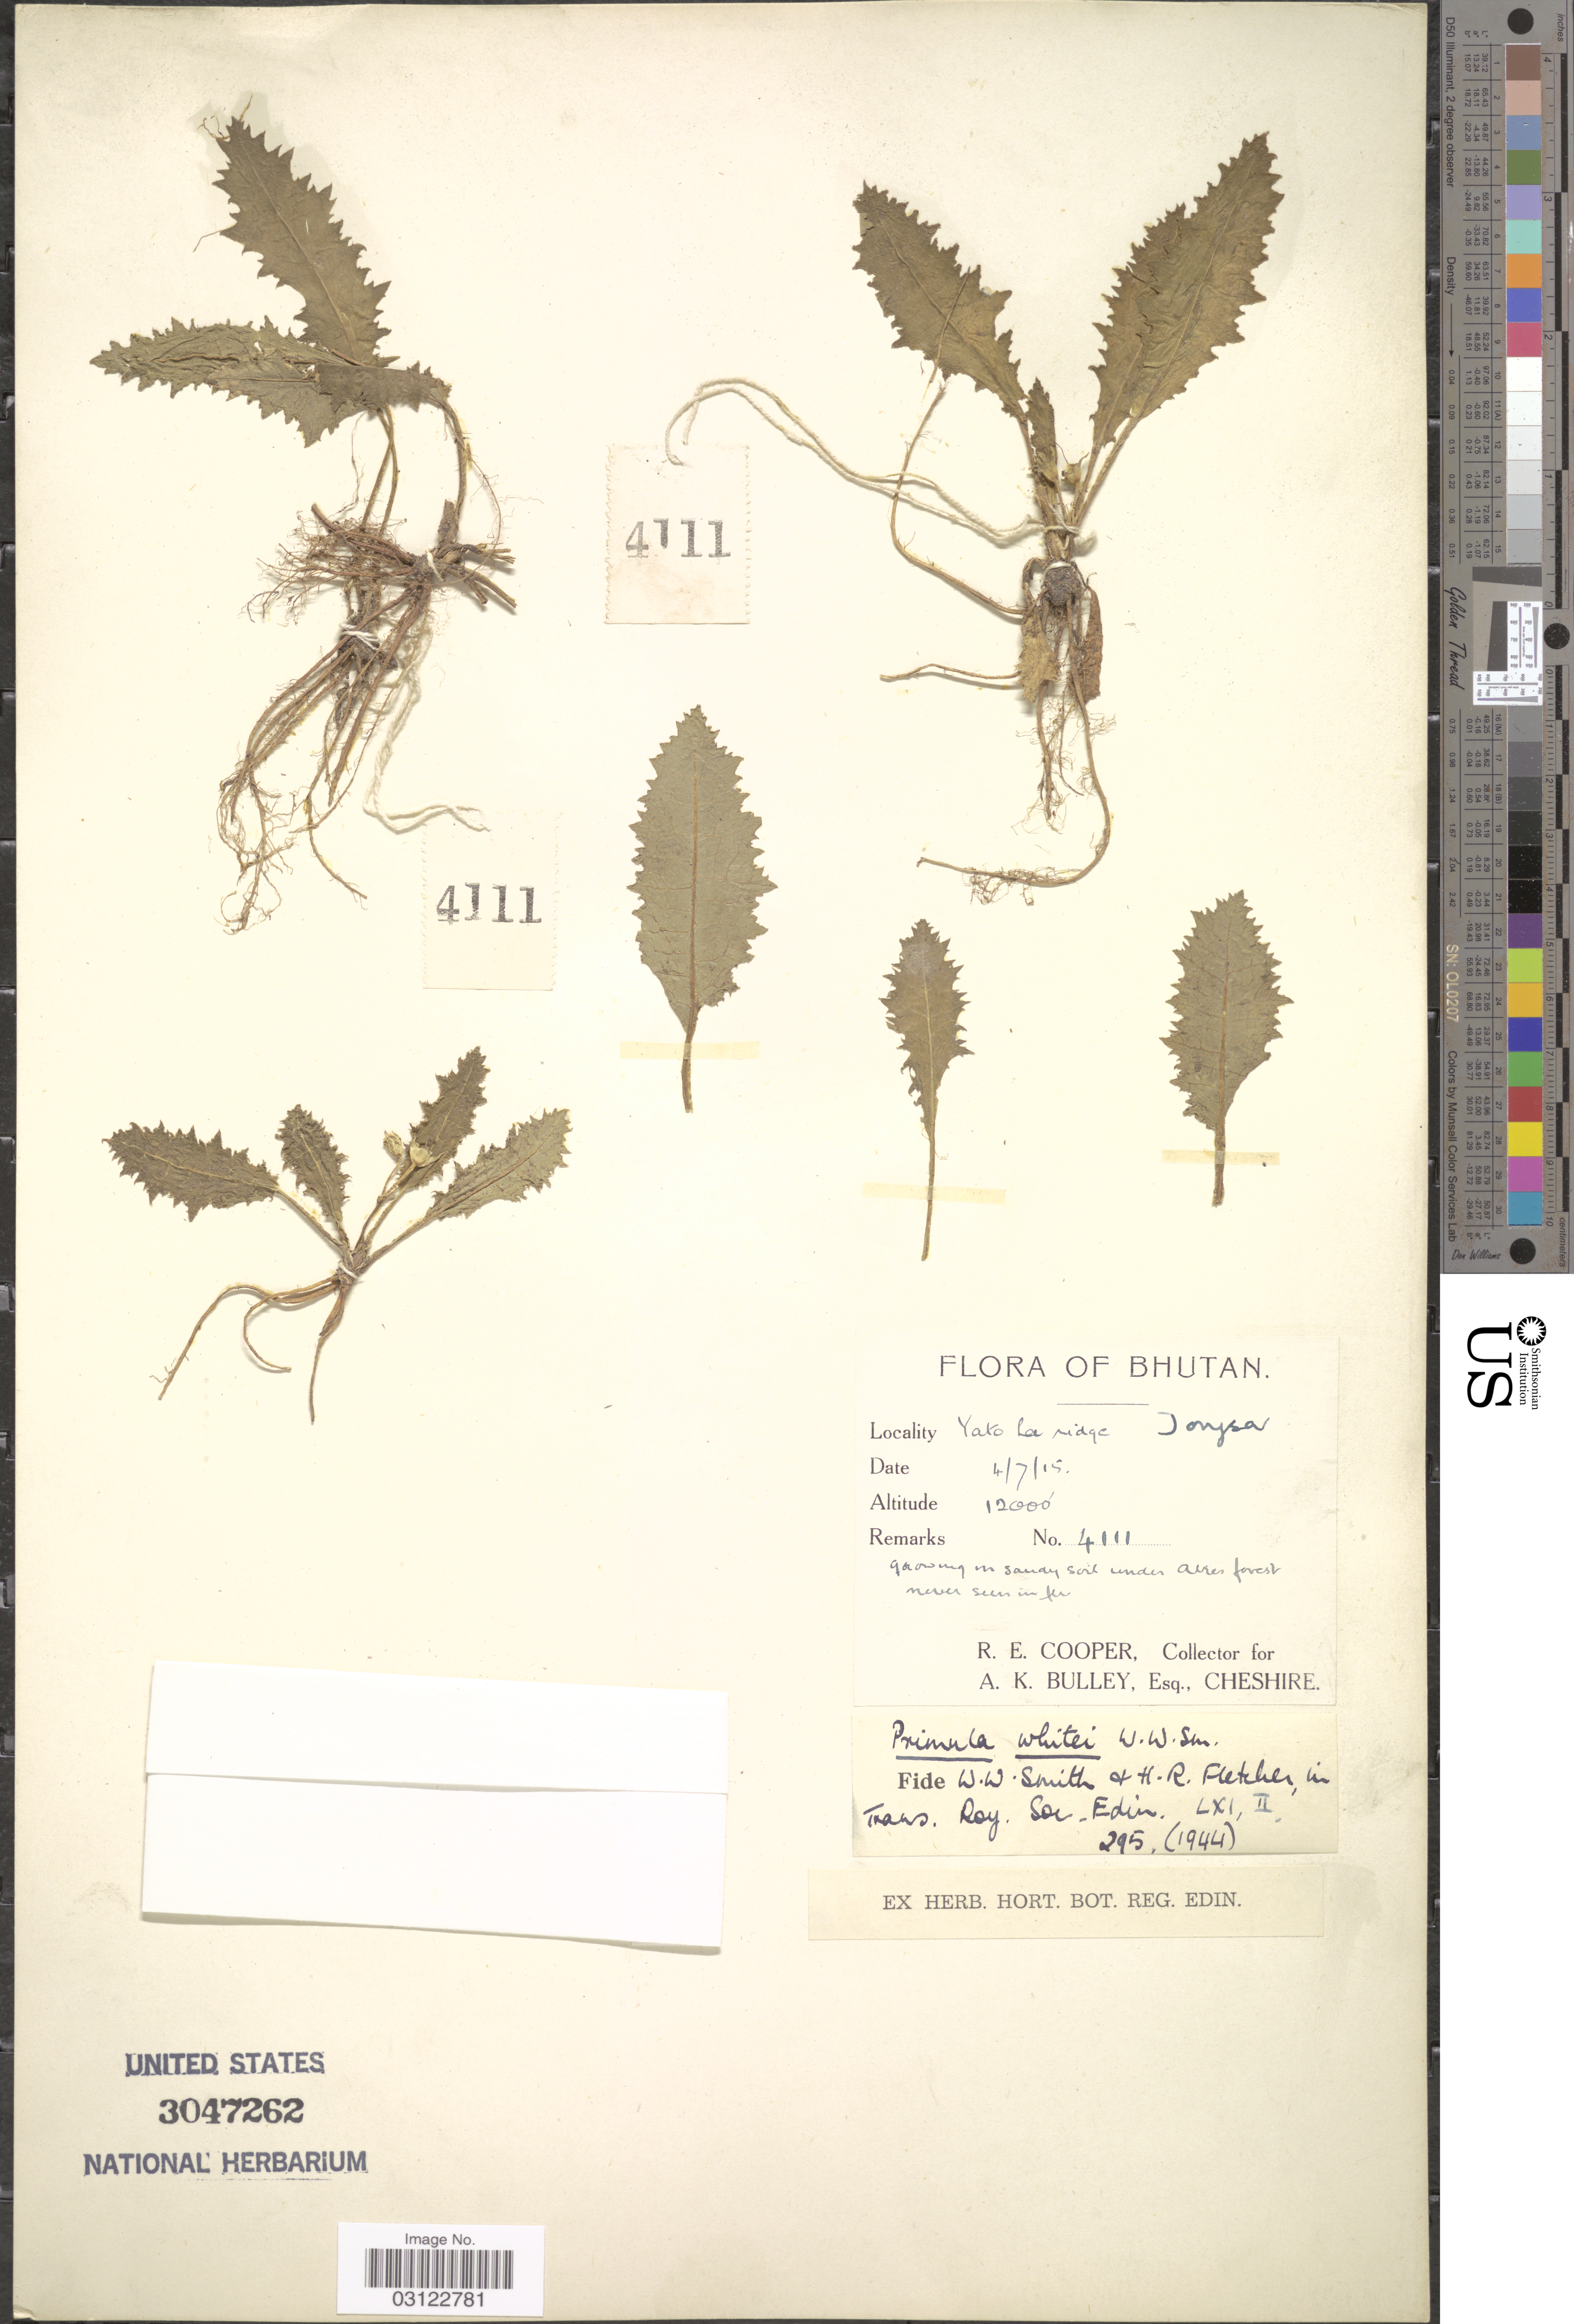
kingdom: Plantae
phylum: Tracheophyta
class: Magnoliopsida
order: Ericales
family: Primulaceae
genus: Primula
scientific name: Primula whitei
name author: W.W. Sm.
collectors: R. E. Cooper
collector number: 4111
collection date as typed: Transcribed d/m/y: 4/7/15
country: Bhutan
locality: Yato La ridge, Tongsa.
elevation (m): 3658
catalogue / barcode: US 3047262